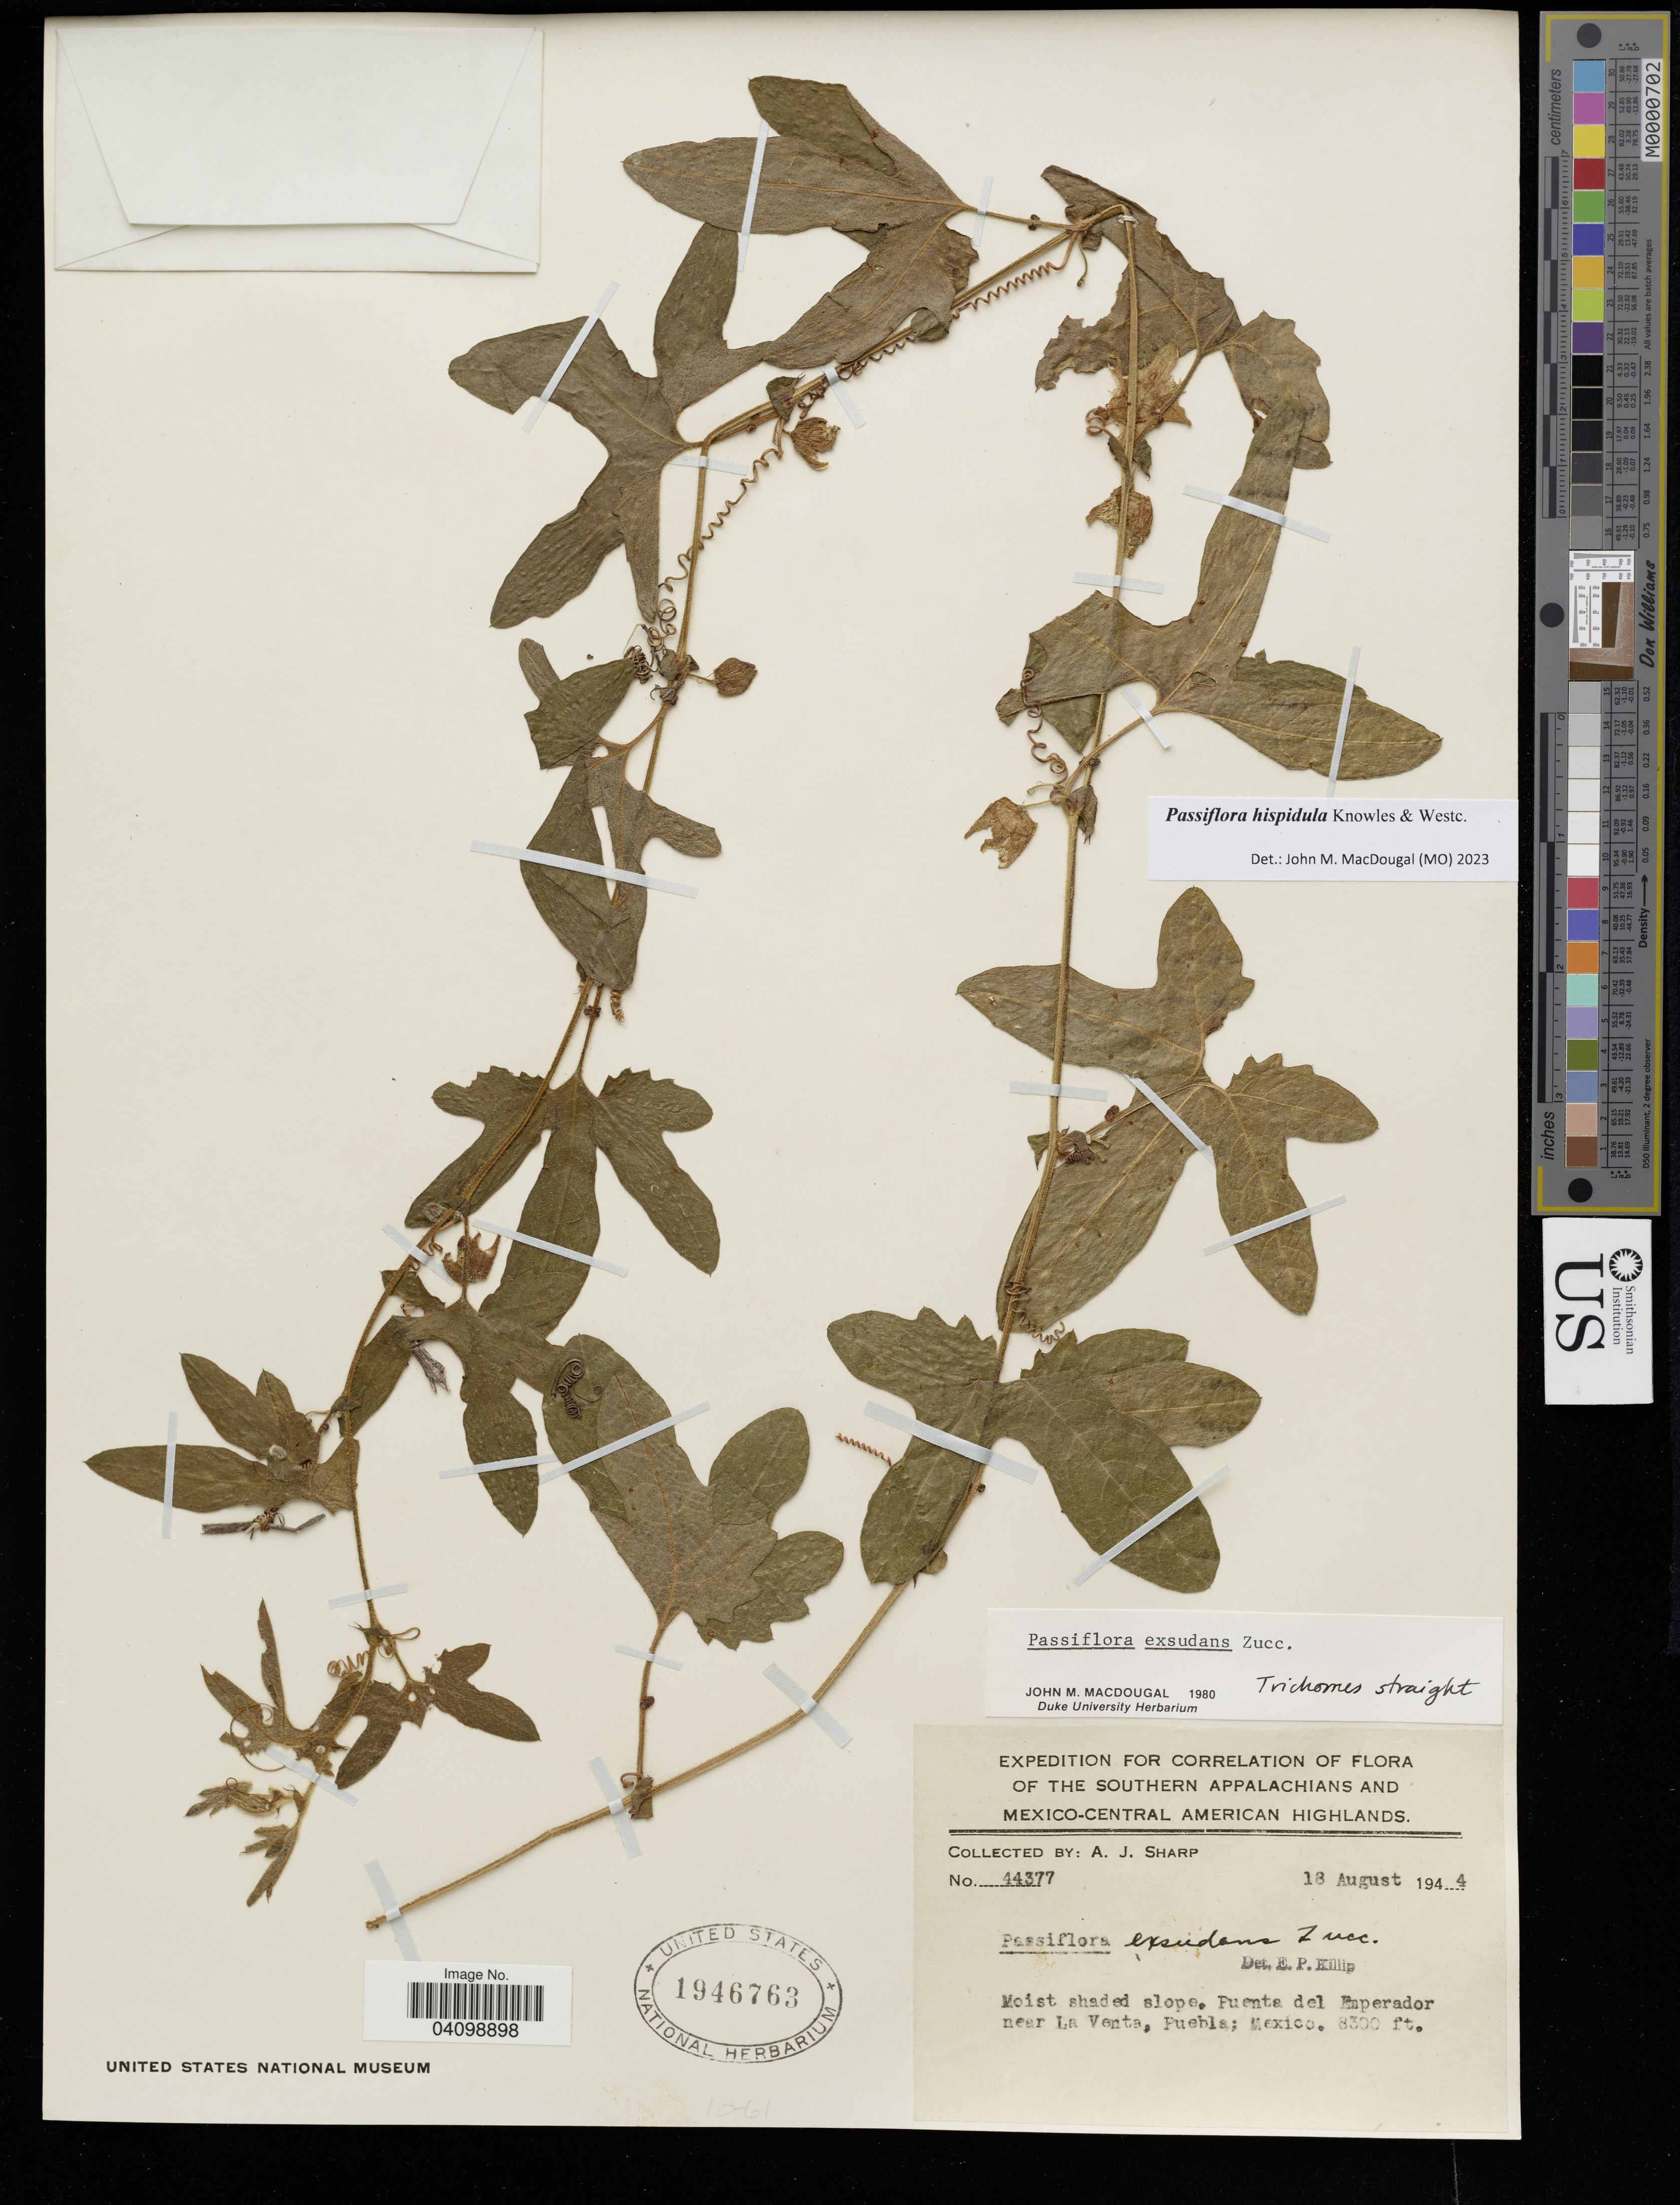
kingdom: Plantae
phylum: Tracheophyta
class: Magnoliopsida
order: Malpighiales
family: Passifloraceae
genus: Passiflora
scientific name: Passiflora hispidula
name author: Knowles & Westc.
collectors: A. J. Sharp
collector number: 44377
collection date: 1944-08-18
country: Mexico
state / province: Puebla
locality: The Southern Appalachians and Mexico-Central American Highlands. Fuente del Eperador near La Venta.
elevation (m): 2530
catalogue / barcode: US 1946763